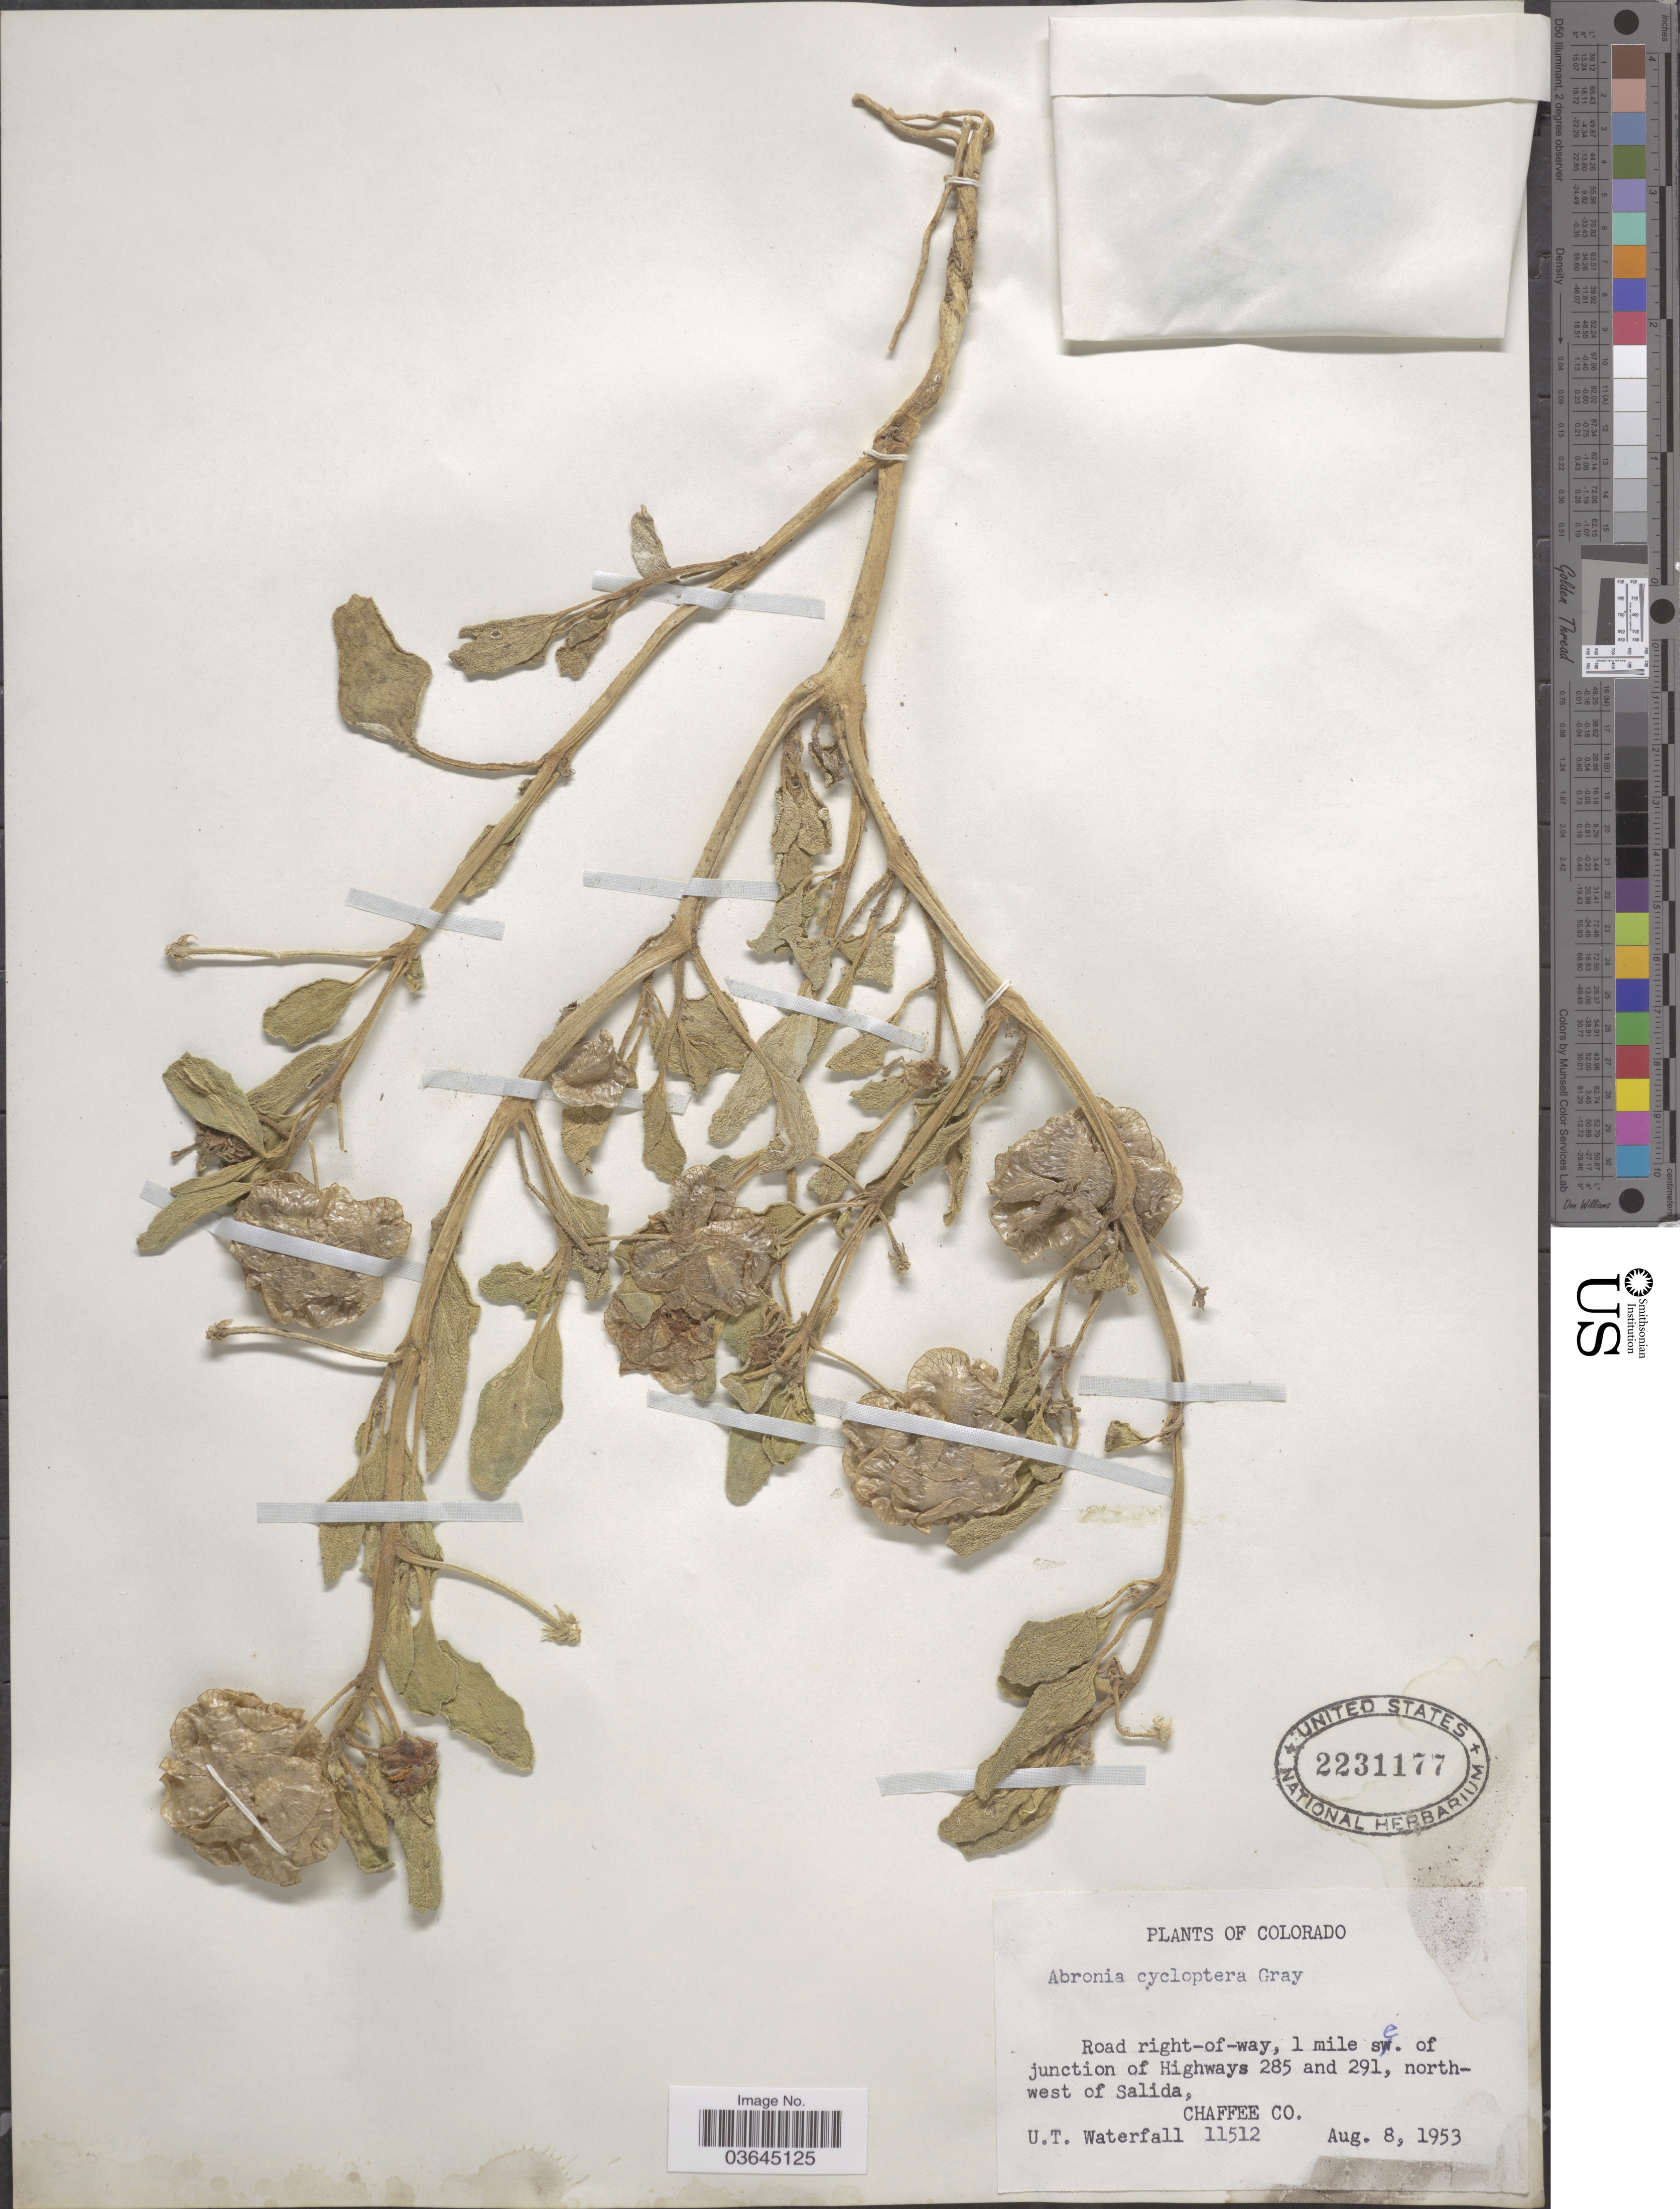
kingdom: Plantae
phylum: Tracheophyta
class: Magnoliopsida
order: Caryophyllales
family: Nyctaginaceae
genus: Tripterocalyx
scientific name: Tripterocalyx carneus var. carneus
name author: (Greene) L.A. Galloway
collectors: U. T. Waterfall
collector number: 11512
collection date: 1953-08-08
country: United States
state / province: Colorado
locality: Road right-of-way, 1 mile se. of junction of Highways 285 and 291, northwest of Salida, Chaffee Co.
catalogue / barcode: US 2231177